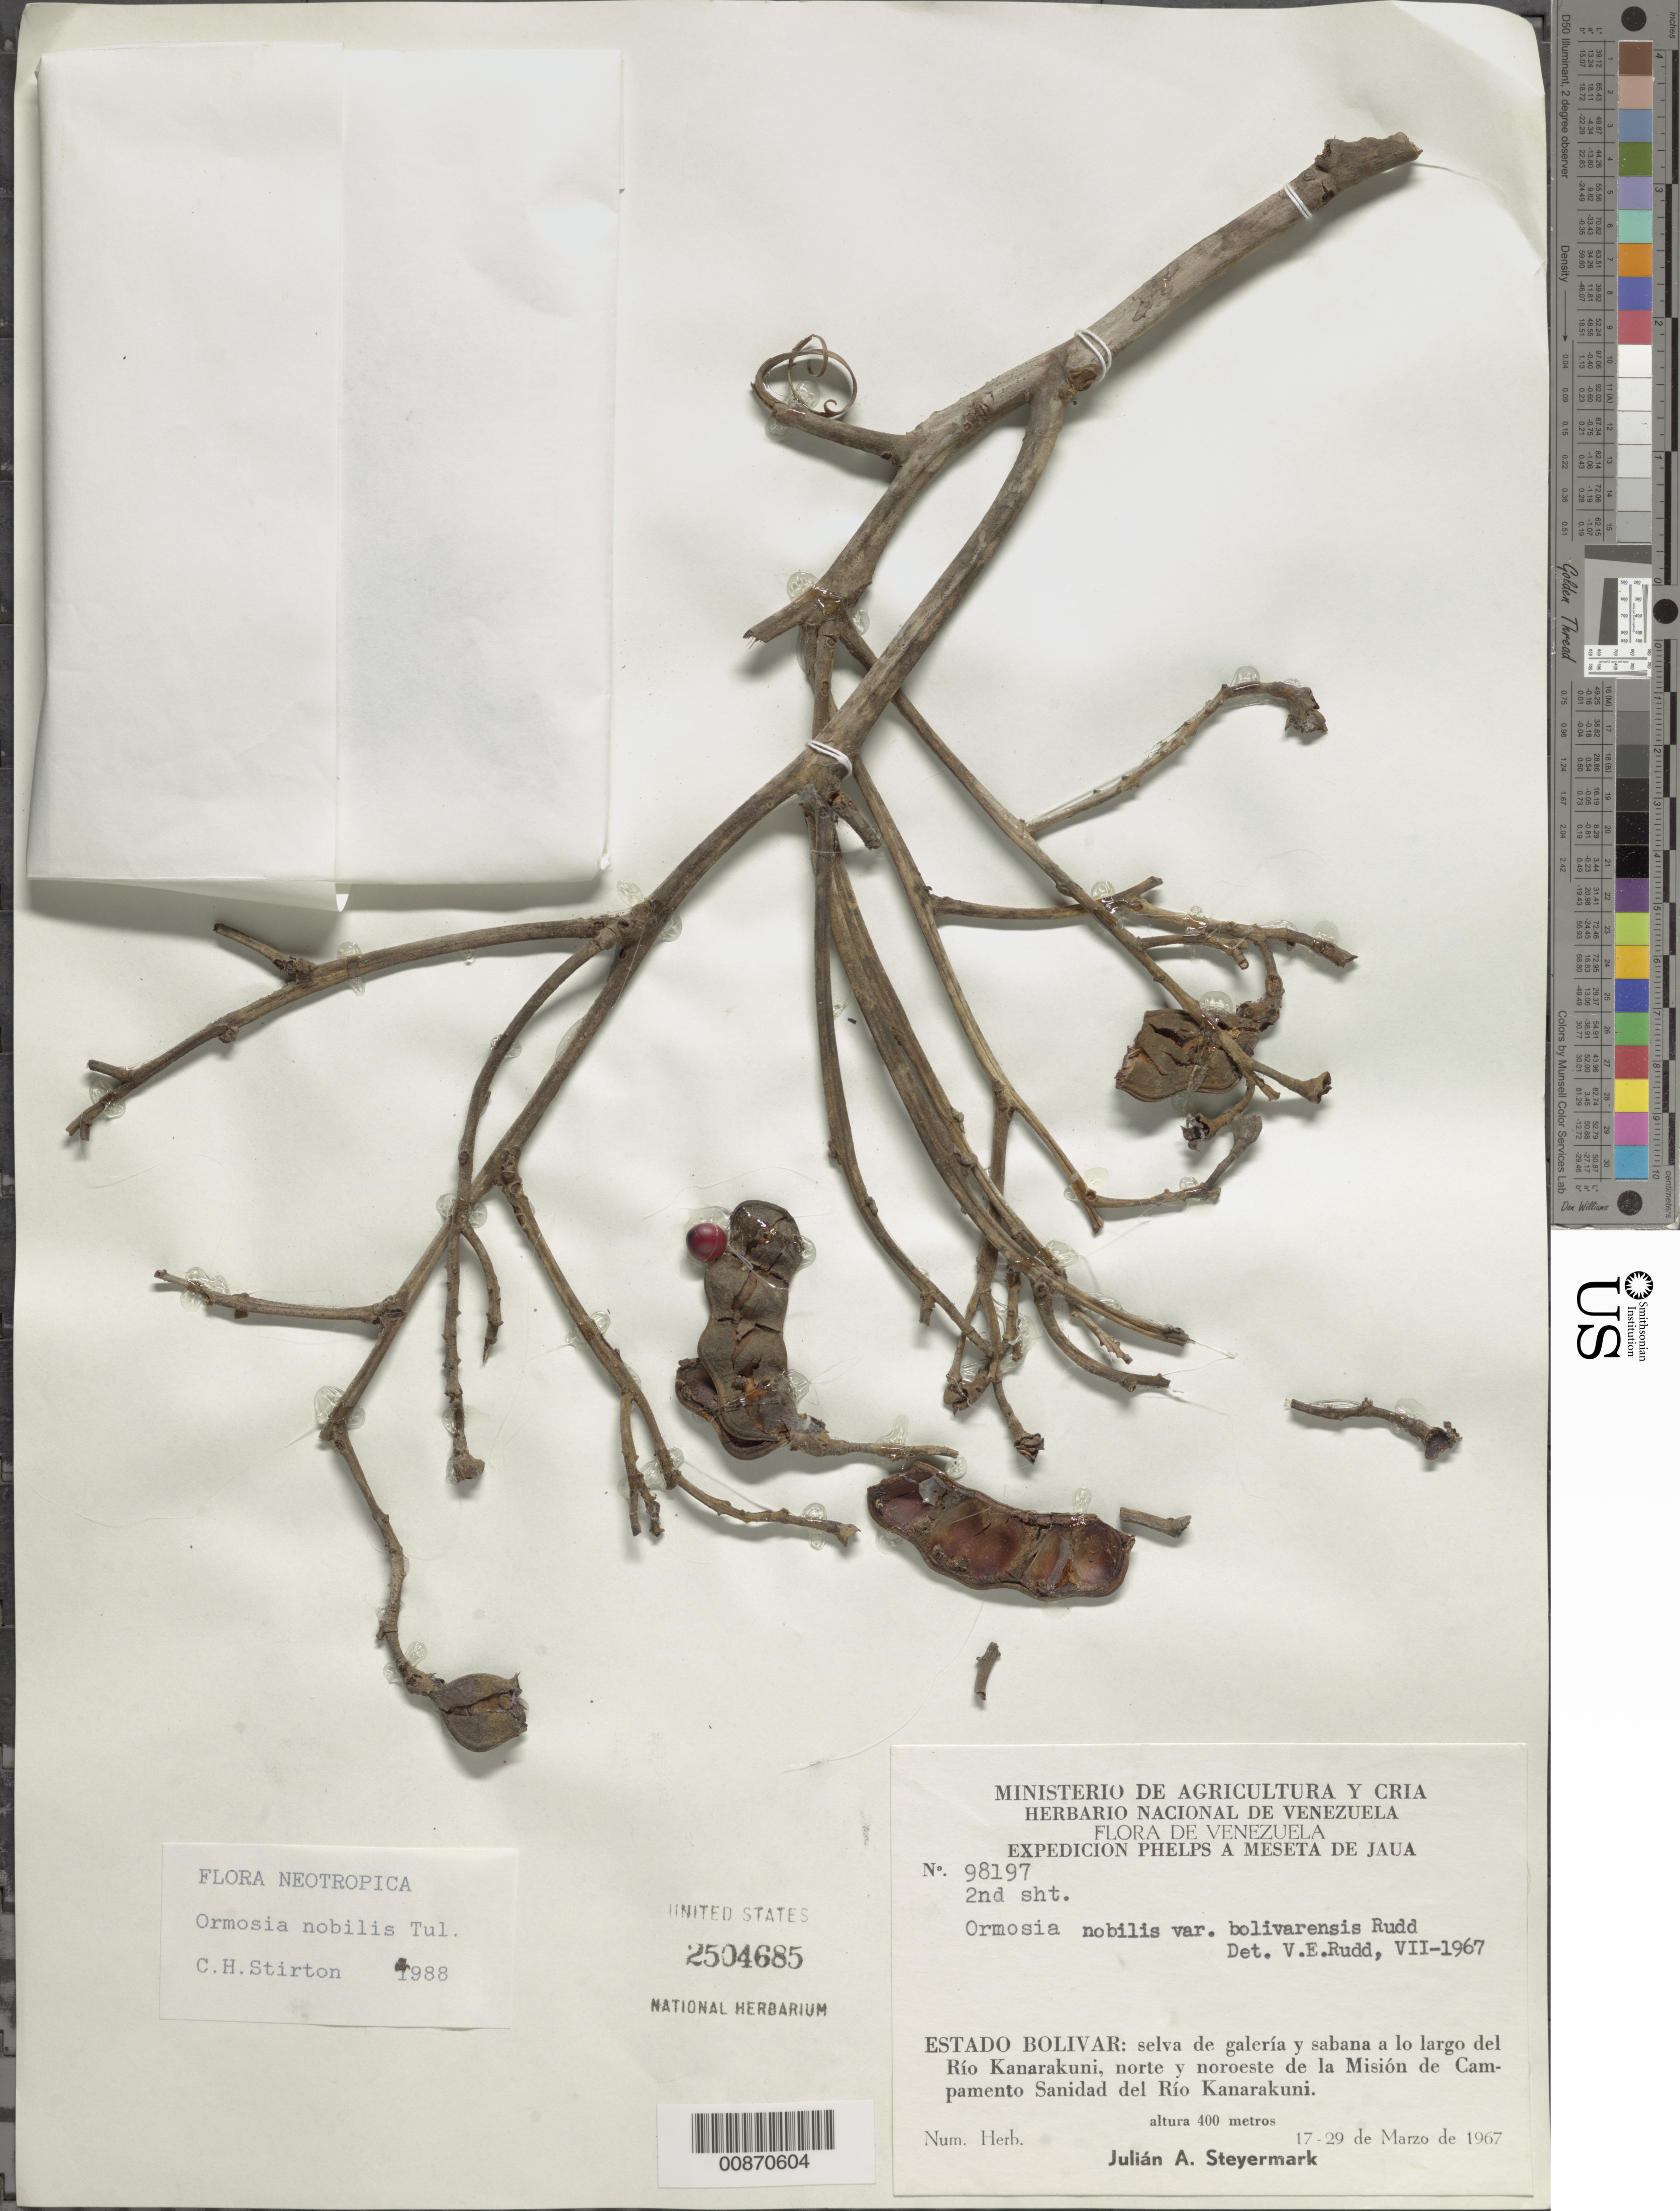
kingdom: Plantae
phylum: Tracheophyta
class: Magnoliopsida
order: Fabales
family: Fabaceae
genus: Ormosia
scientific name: Ormosia nobilis var. nobilis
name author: Tul.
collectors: J. Steyermark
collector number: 98197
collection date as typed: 17-Mar-67 to 29-Mar-67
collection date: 1967-03-17/1967-03-29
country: Venezuela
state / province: Bolívar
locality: Río Kanarakuni, N and NW of Mision de Campamento Sanidad del Río Kanarakuni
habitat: Gallery forest and savanna along river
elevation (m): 400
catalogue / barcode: US 2504685